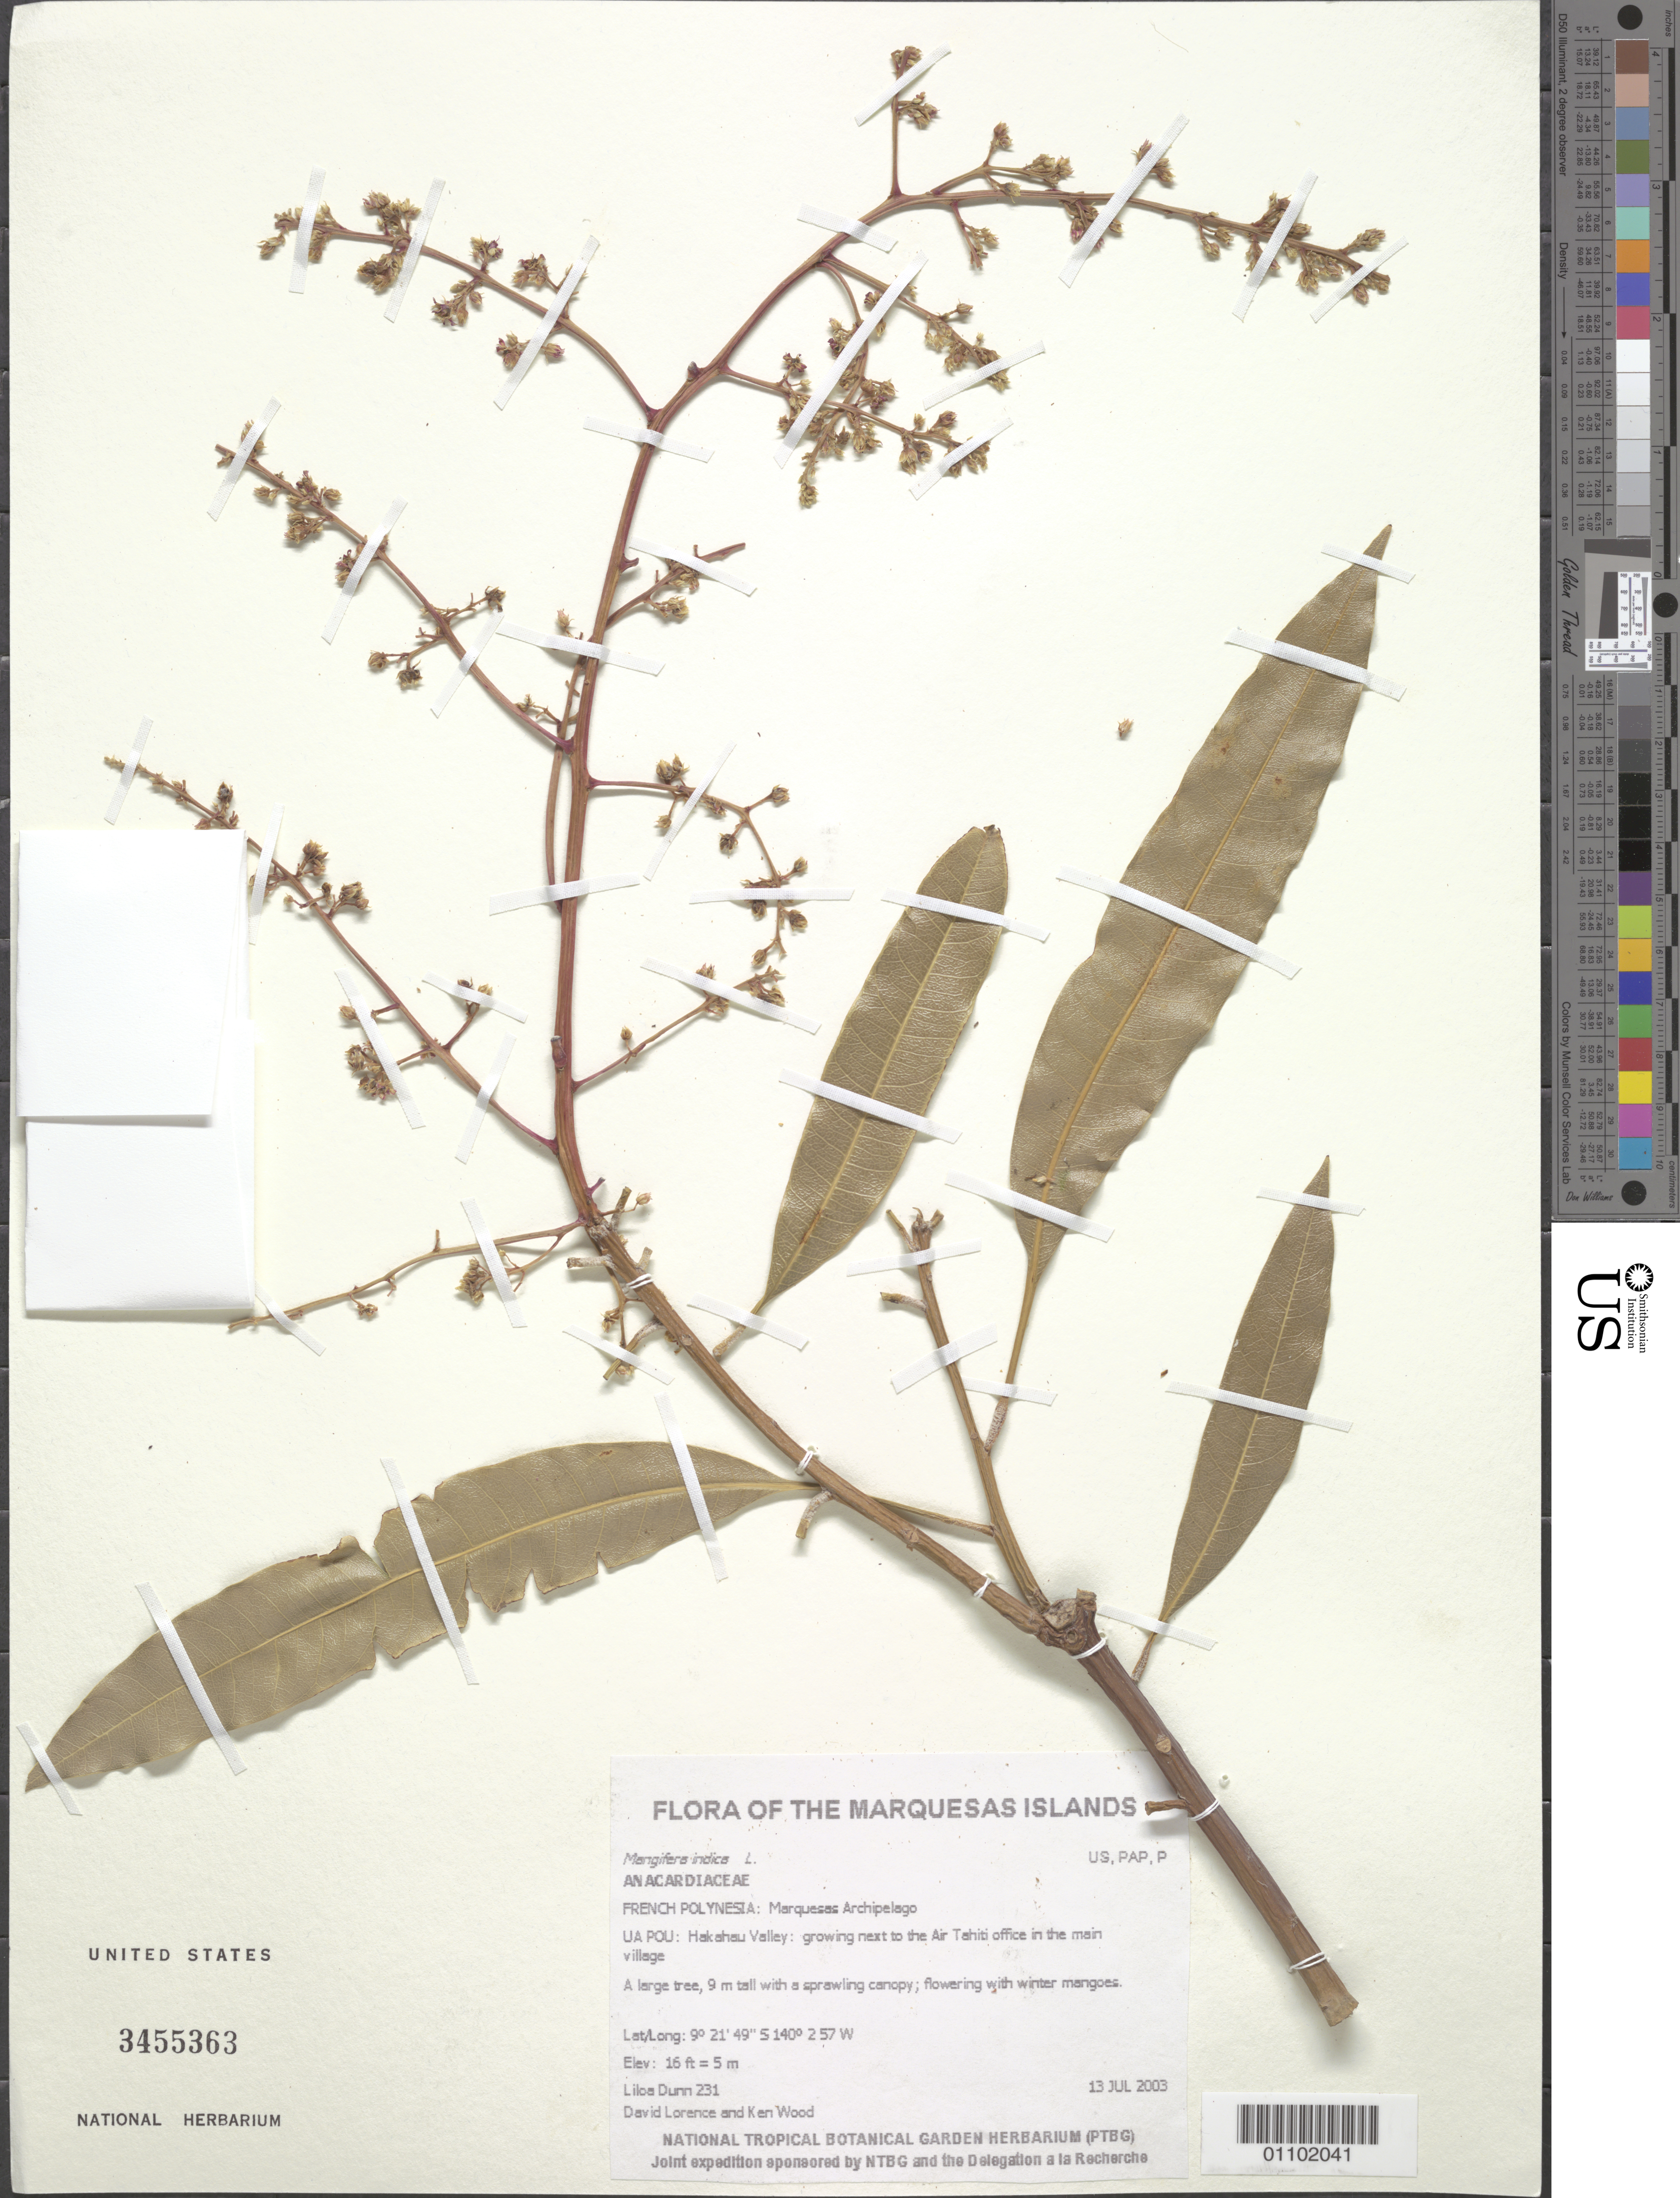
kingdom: Plantae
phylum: Tracheophyta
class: Magnoliopsida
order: Sapindales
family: Anacardiaceae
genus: Mangifera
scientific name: Mangifera indica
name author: L.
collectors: L. Dunn, D. Lorence & K. R. Wood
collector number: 231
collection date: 2003-07-13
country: French Polynesia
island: Ua Pou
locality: Hakahau Valley: growing next to the Air Tahiti office in the main village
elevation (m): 5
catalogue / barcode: US 3455363